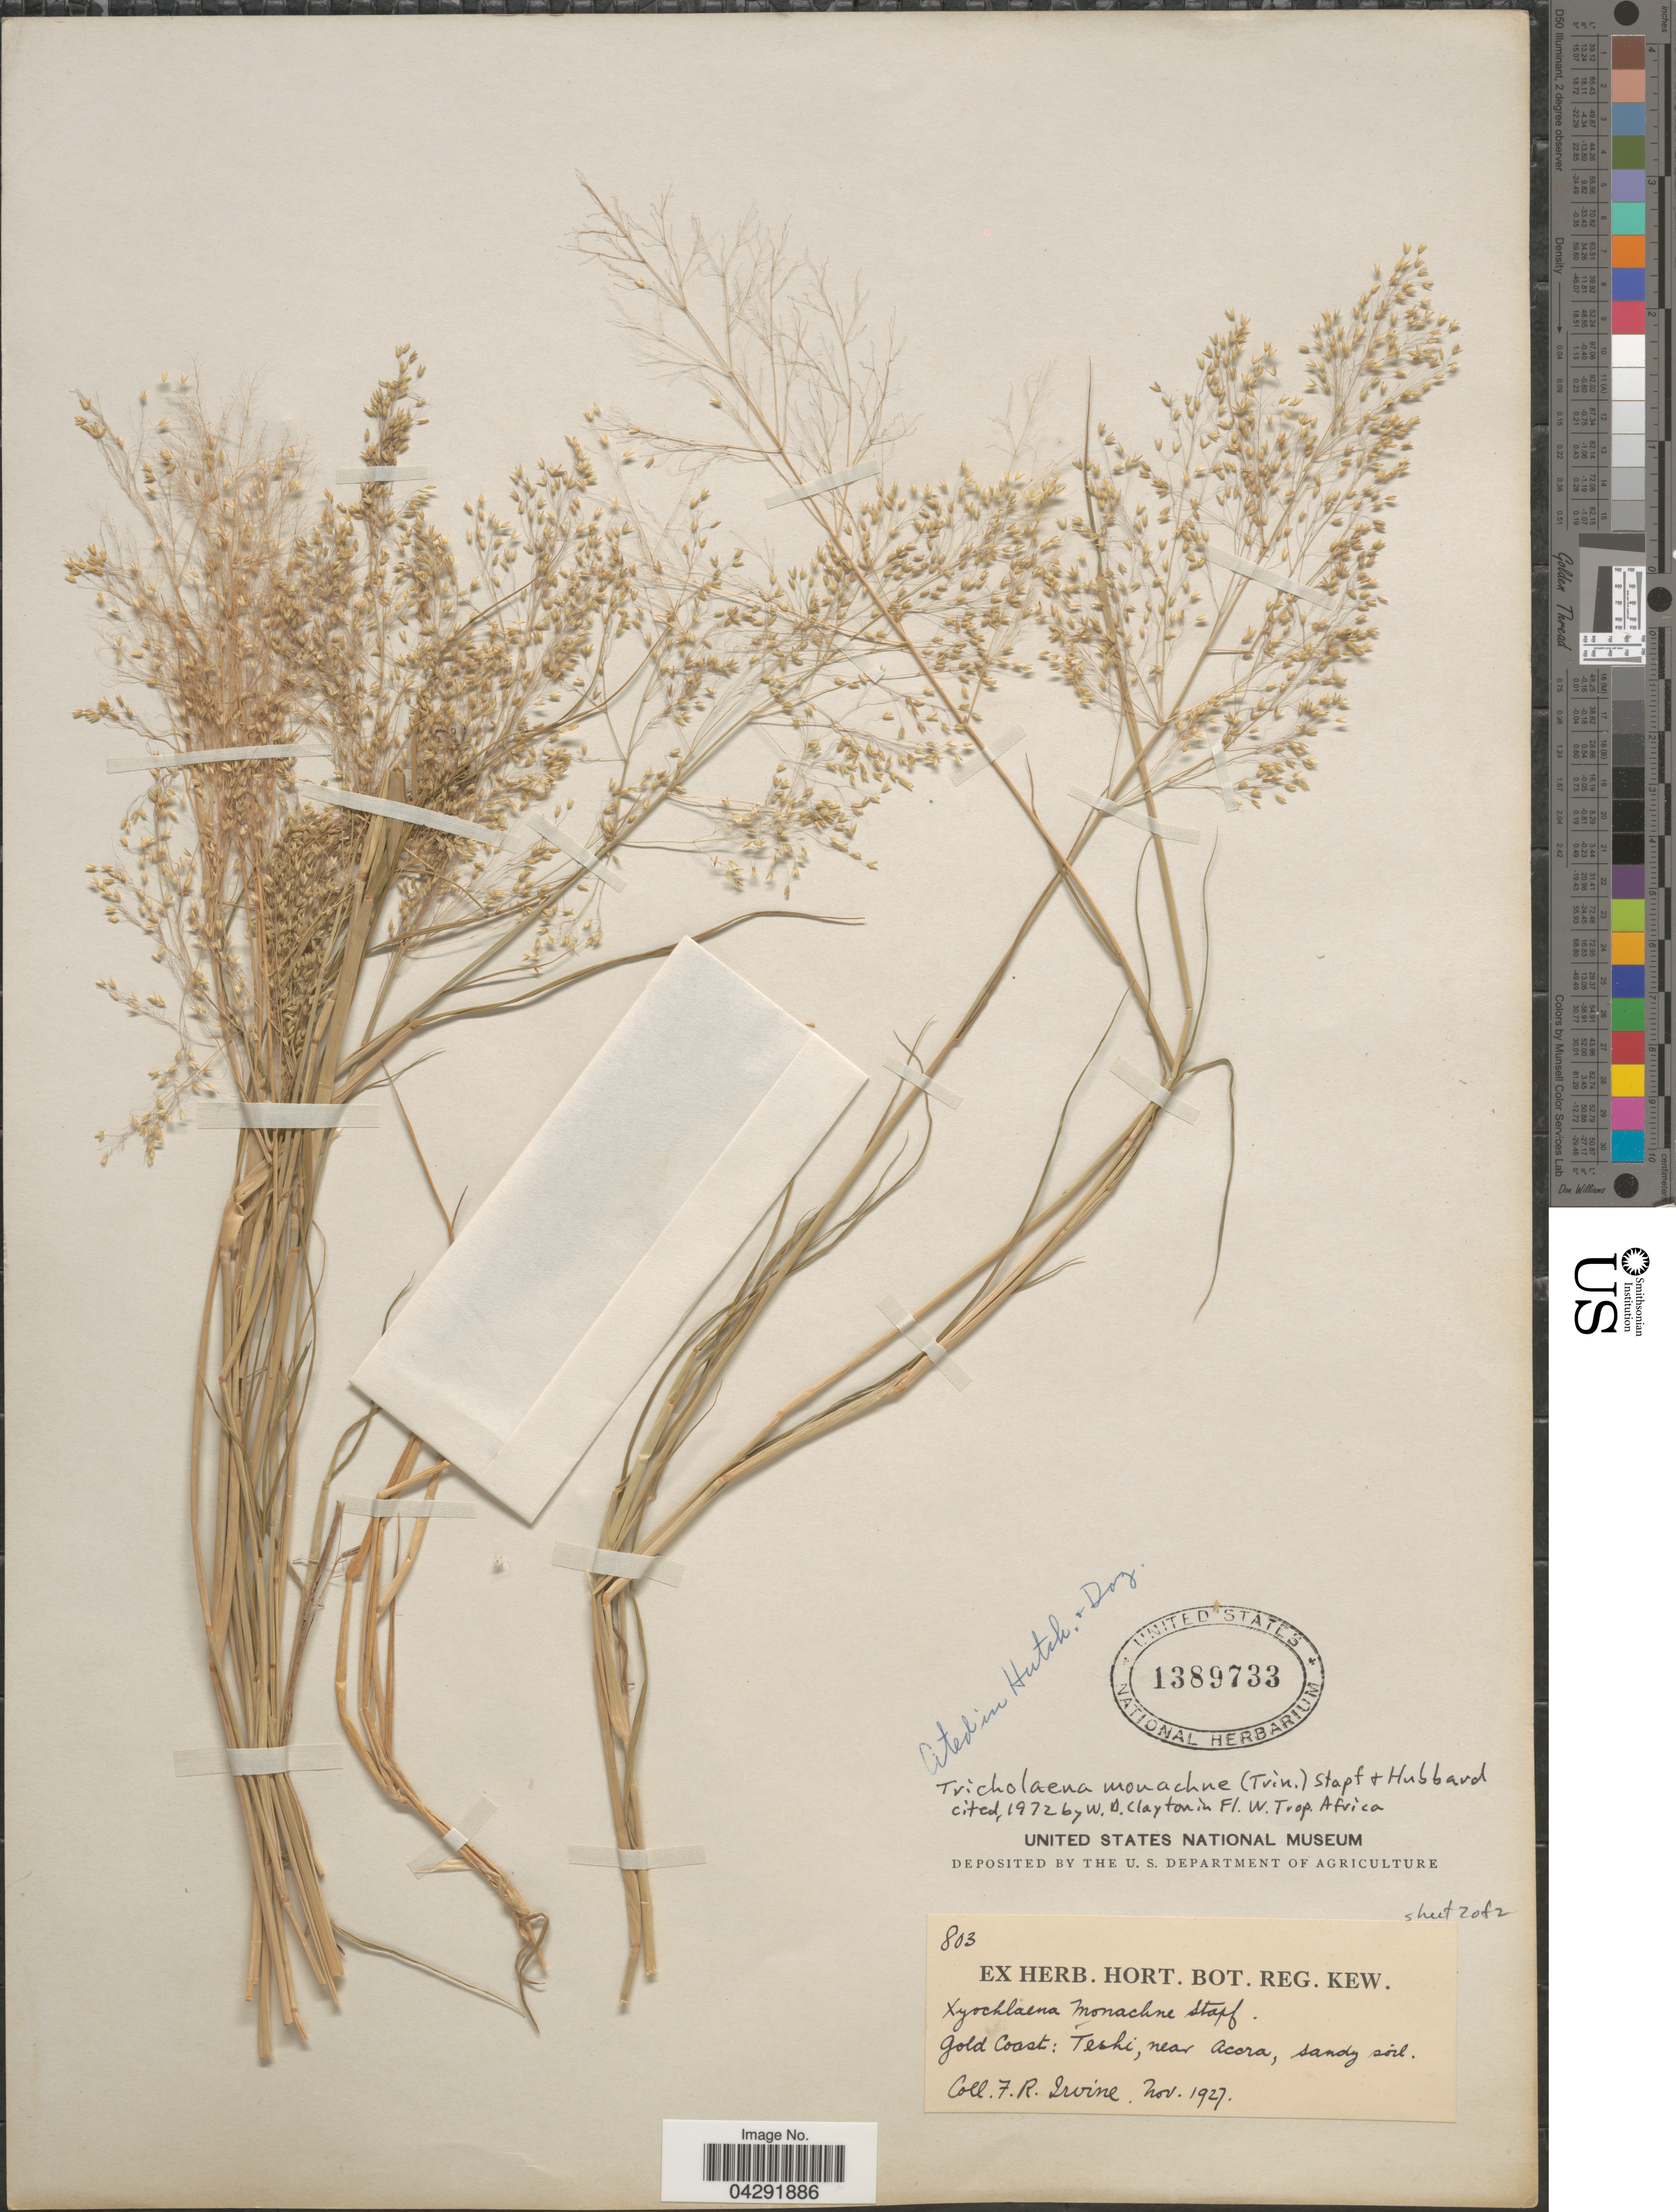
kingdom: Plantae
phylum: Tracheophyta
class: Liliopsida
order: Poales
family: Poaceae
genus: Tricholaena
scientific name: Tricholaena monachne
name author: (Trin.) Stapf & C.E. Hubb.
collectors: F. Irvine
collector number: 803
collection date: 1927-11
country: Ghana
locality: Gold Coast: Teshi, near Accra, sandy soil.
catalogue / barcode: US 1389733